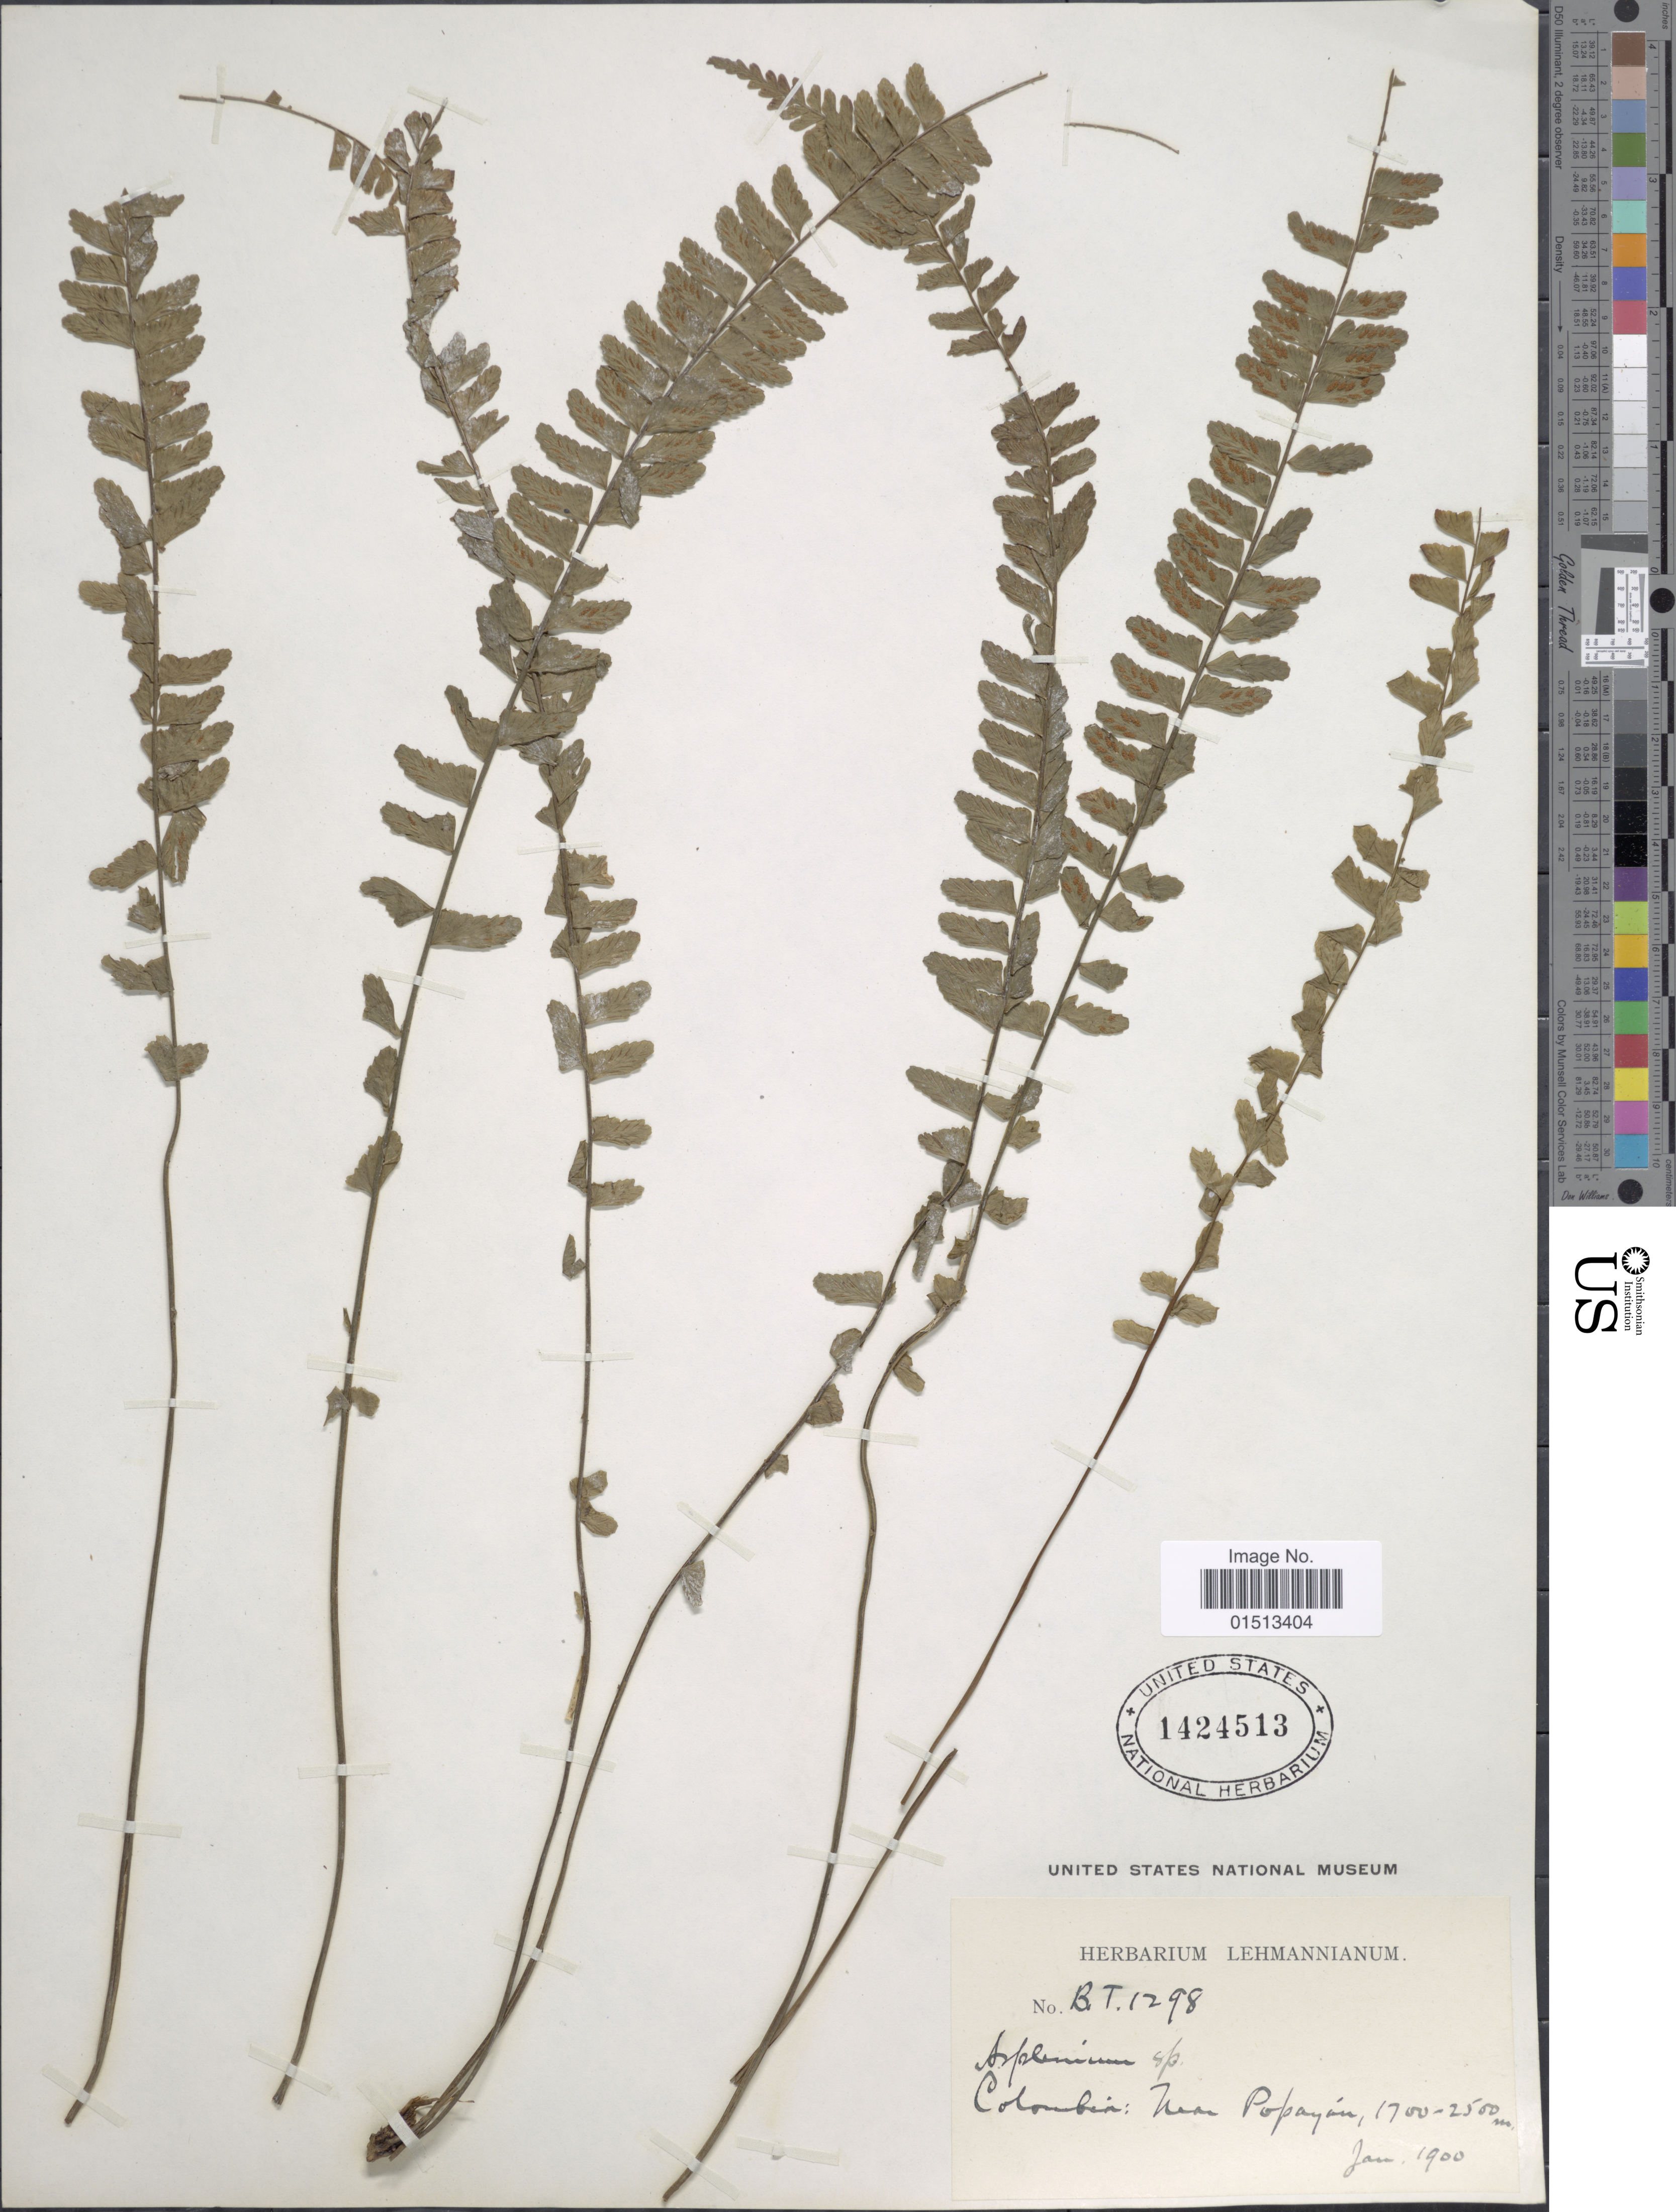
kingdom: Plantae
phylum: Tracheophyta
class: Polypodiopsida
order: Polypodiales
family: Aspleniaceae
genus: Asplenium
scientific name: Asplenium sp.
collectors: ex herb. Lehmannianum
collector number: B.T. 1298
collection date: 1900-01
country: Colombia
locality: Near Popayan.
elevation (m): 1900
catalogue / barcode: US 1424513